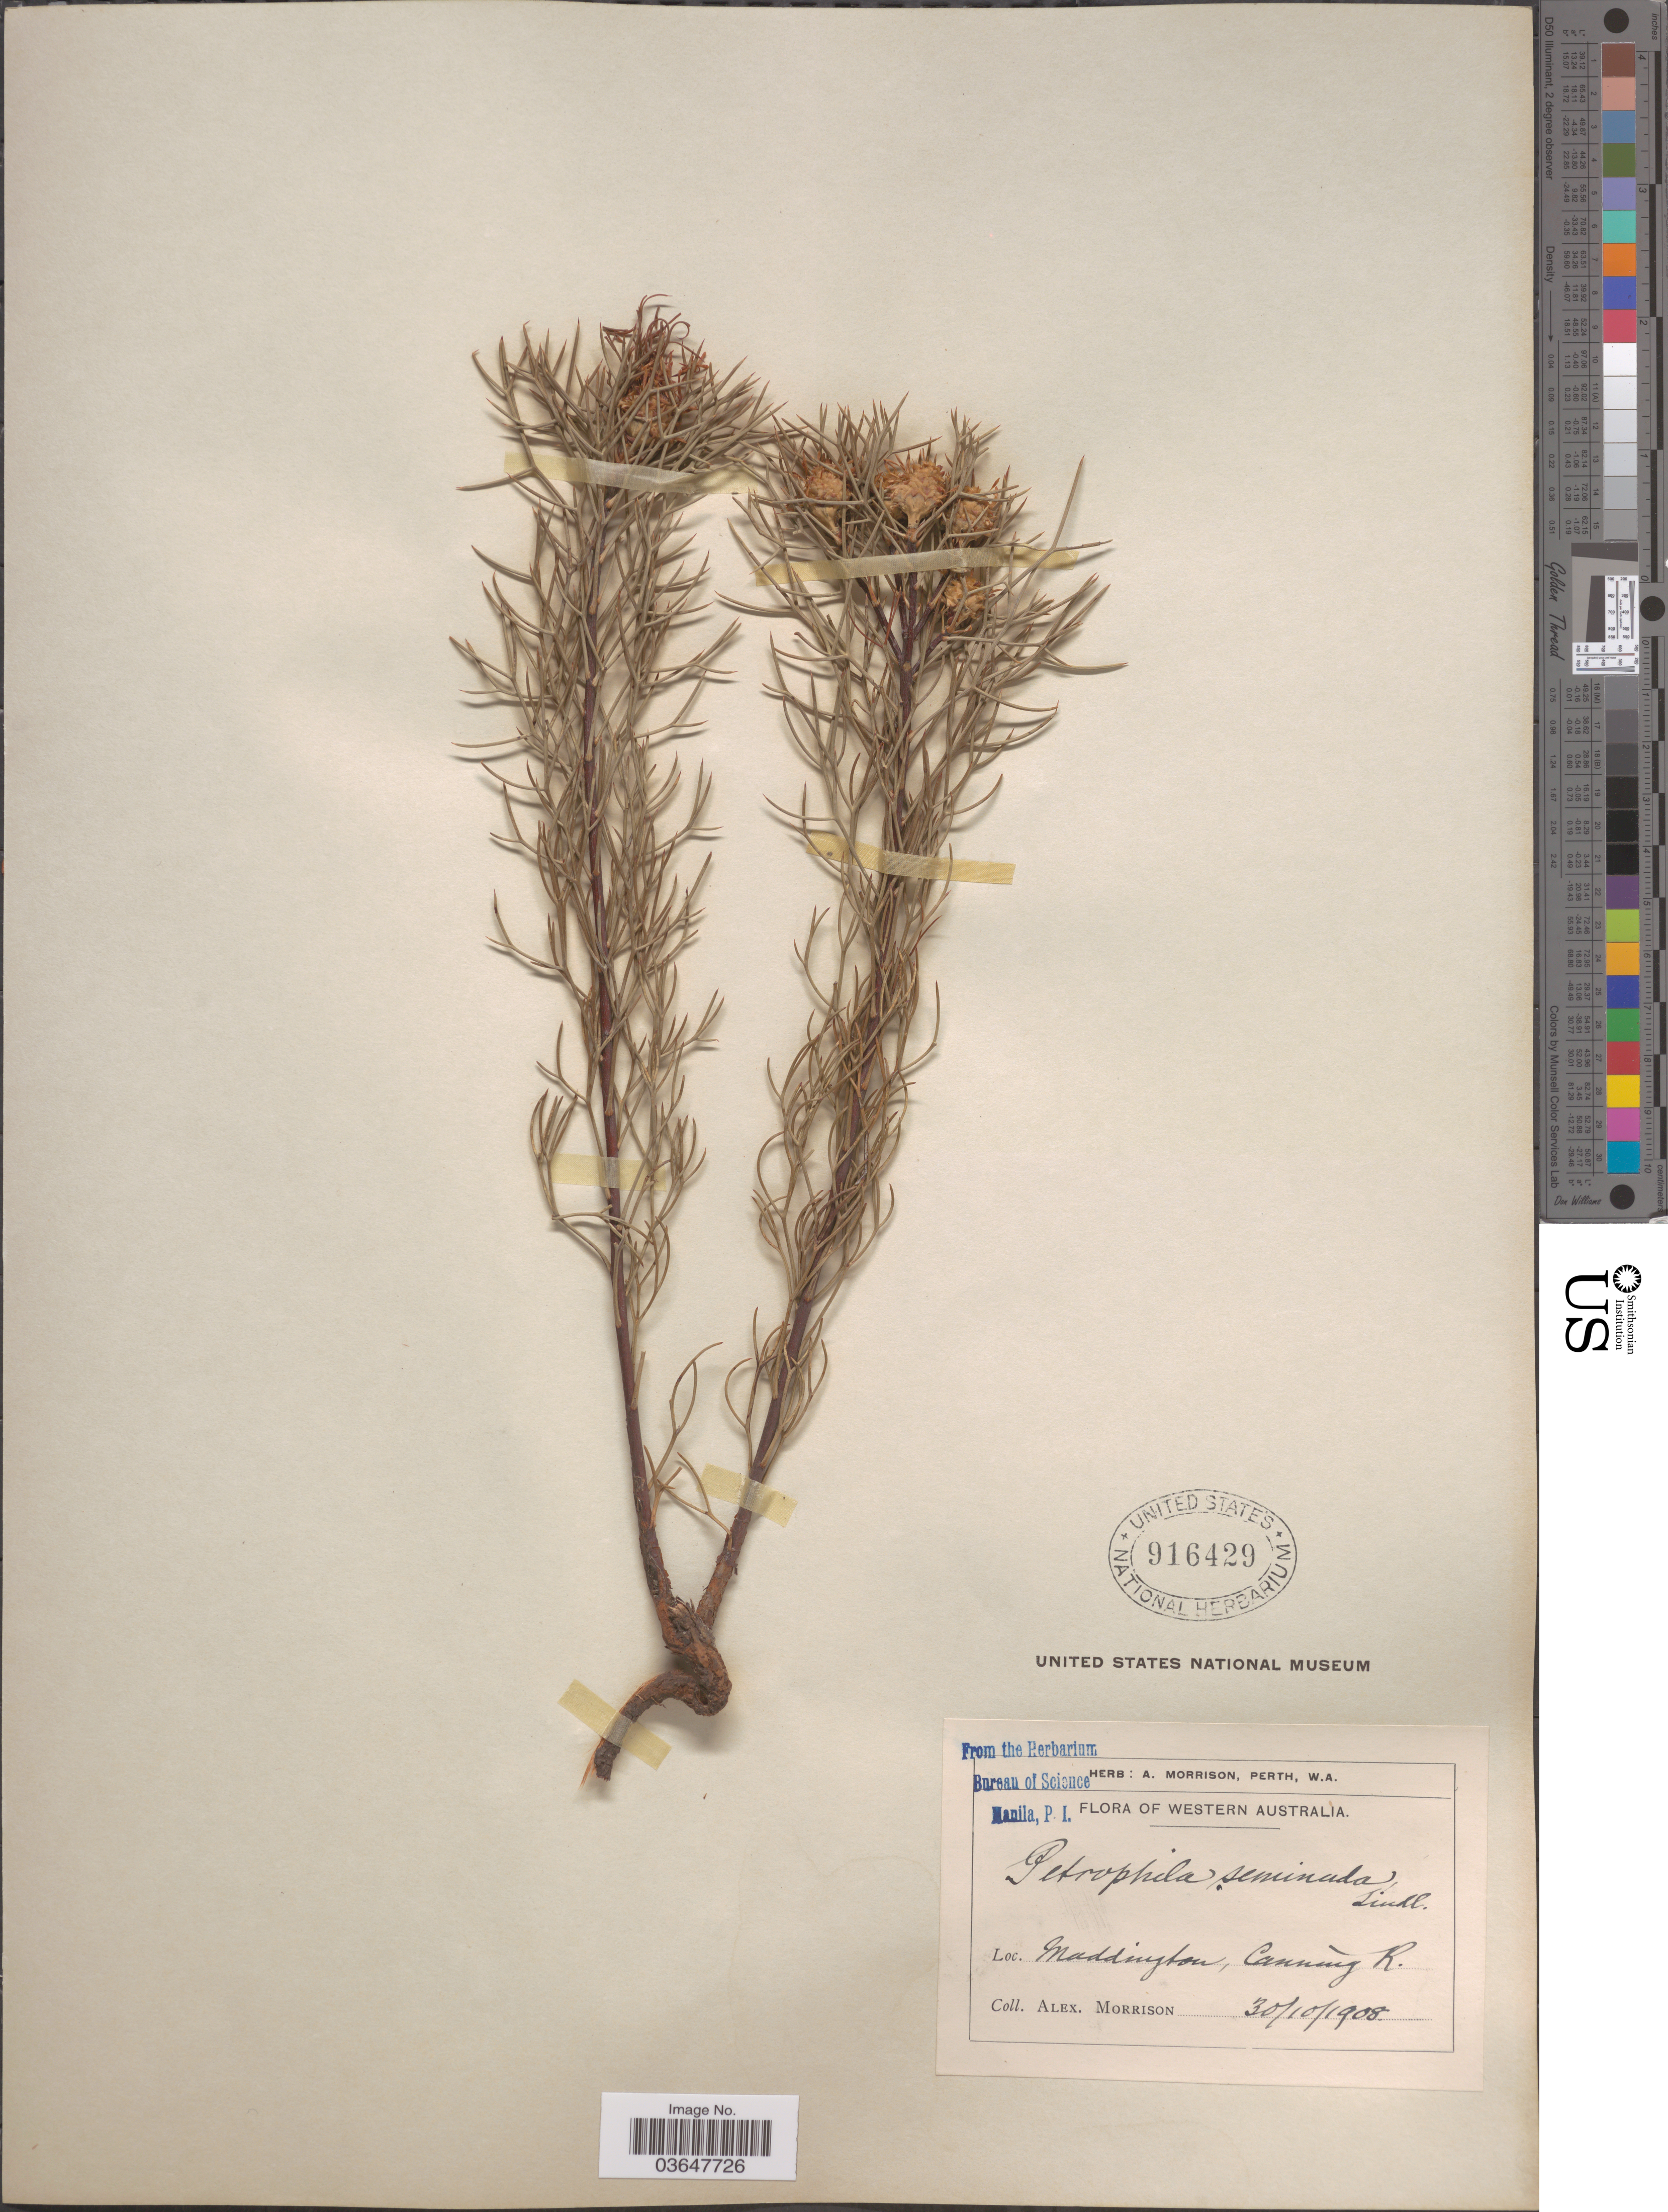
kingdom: Plantae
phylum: Tracheophyta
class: Magnoliopsida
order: Proteales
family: Proteaceae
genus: Petrophile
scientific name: Petrophile seminuda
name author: Lindl.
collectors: A. Morrison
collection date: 1908-10-30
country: Australia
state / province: Western Australia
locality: Maddington, Canning R.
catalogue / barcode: US 916429